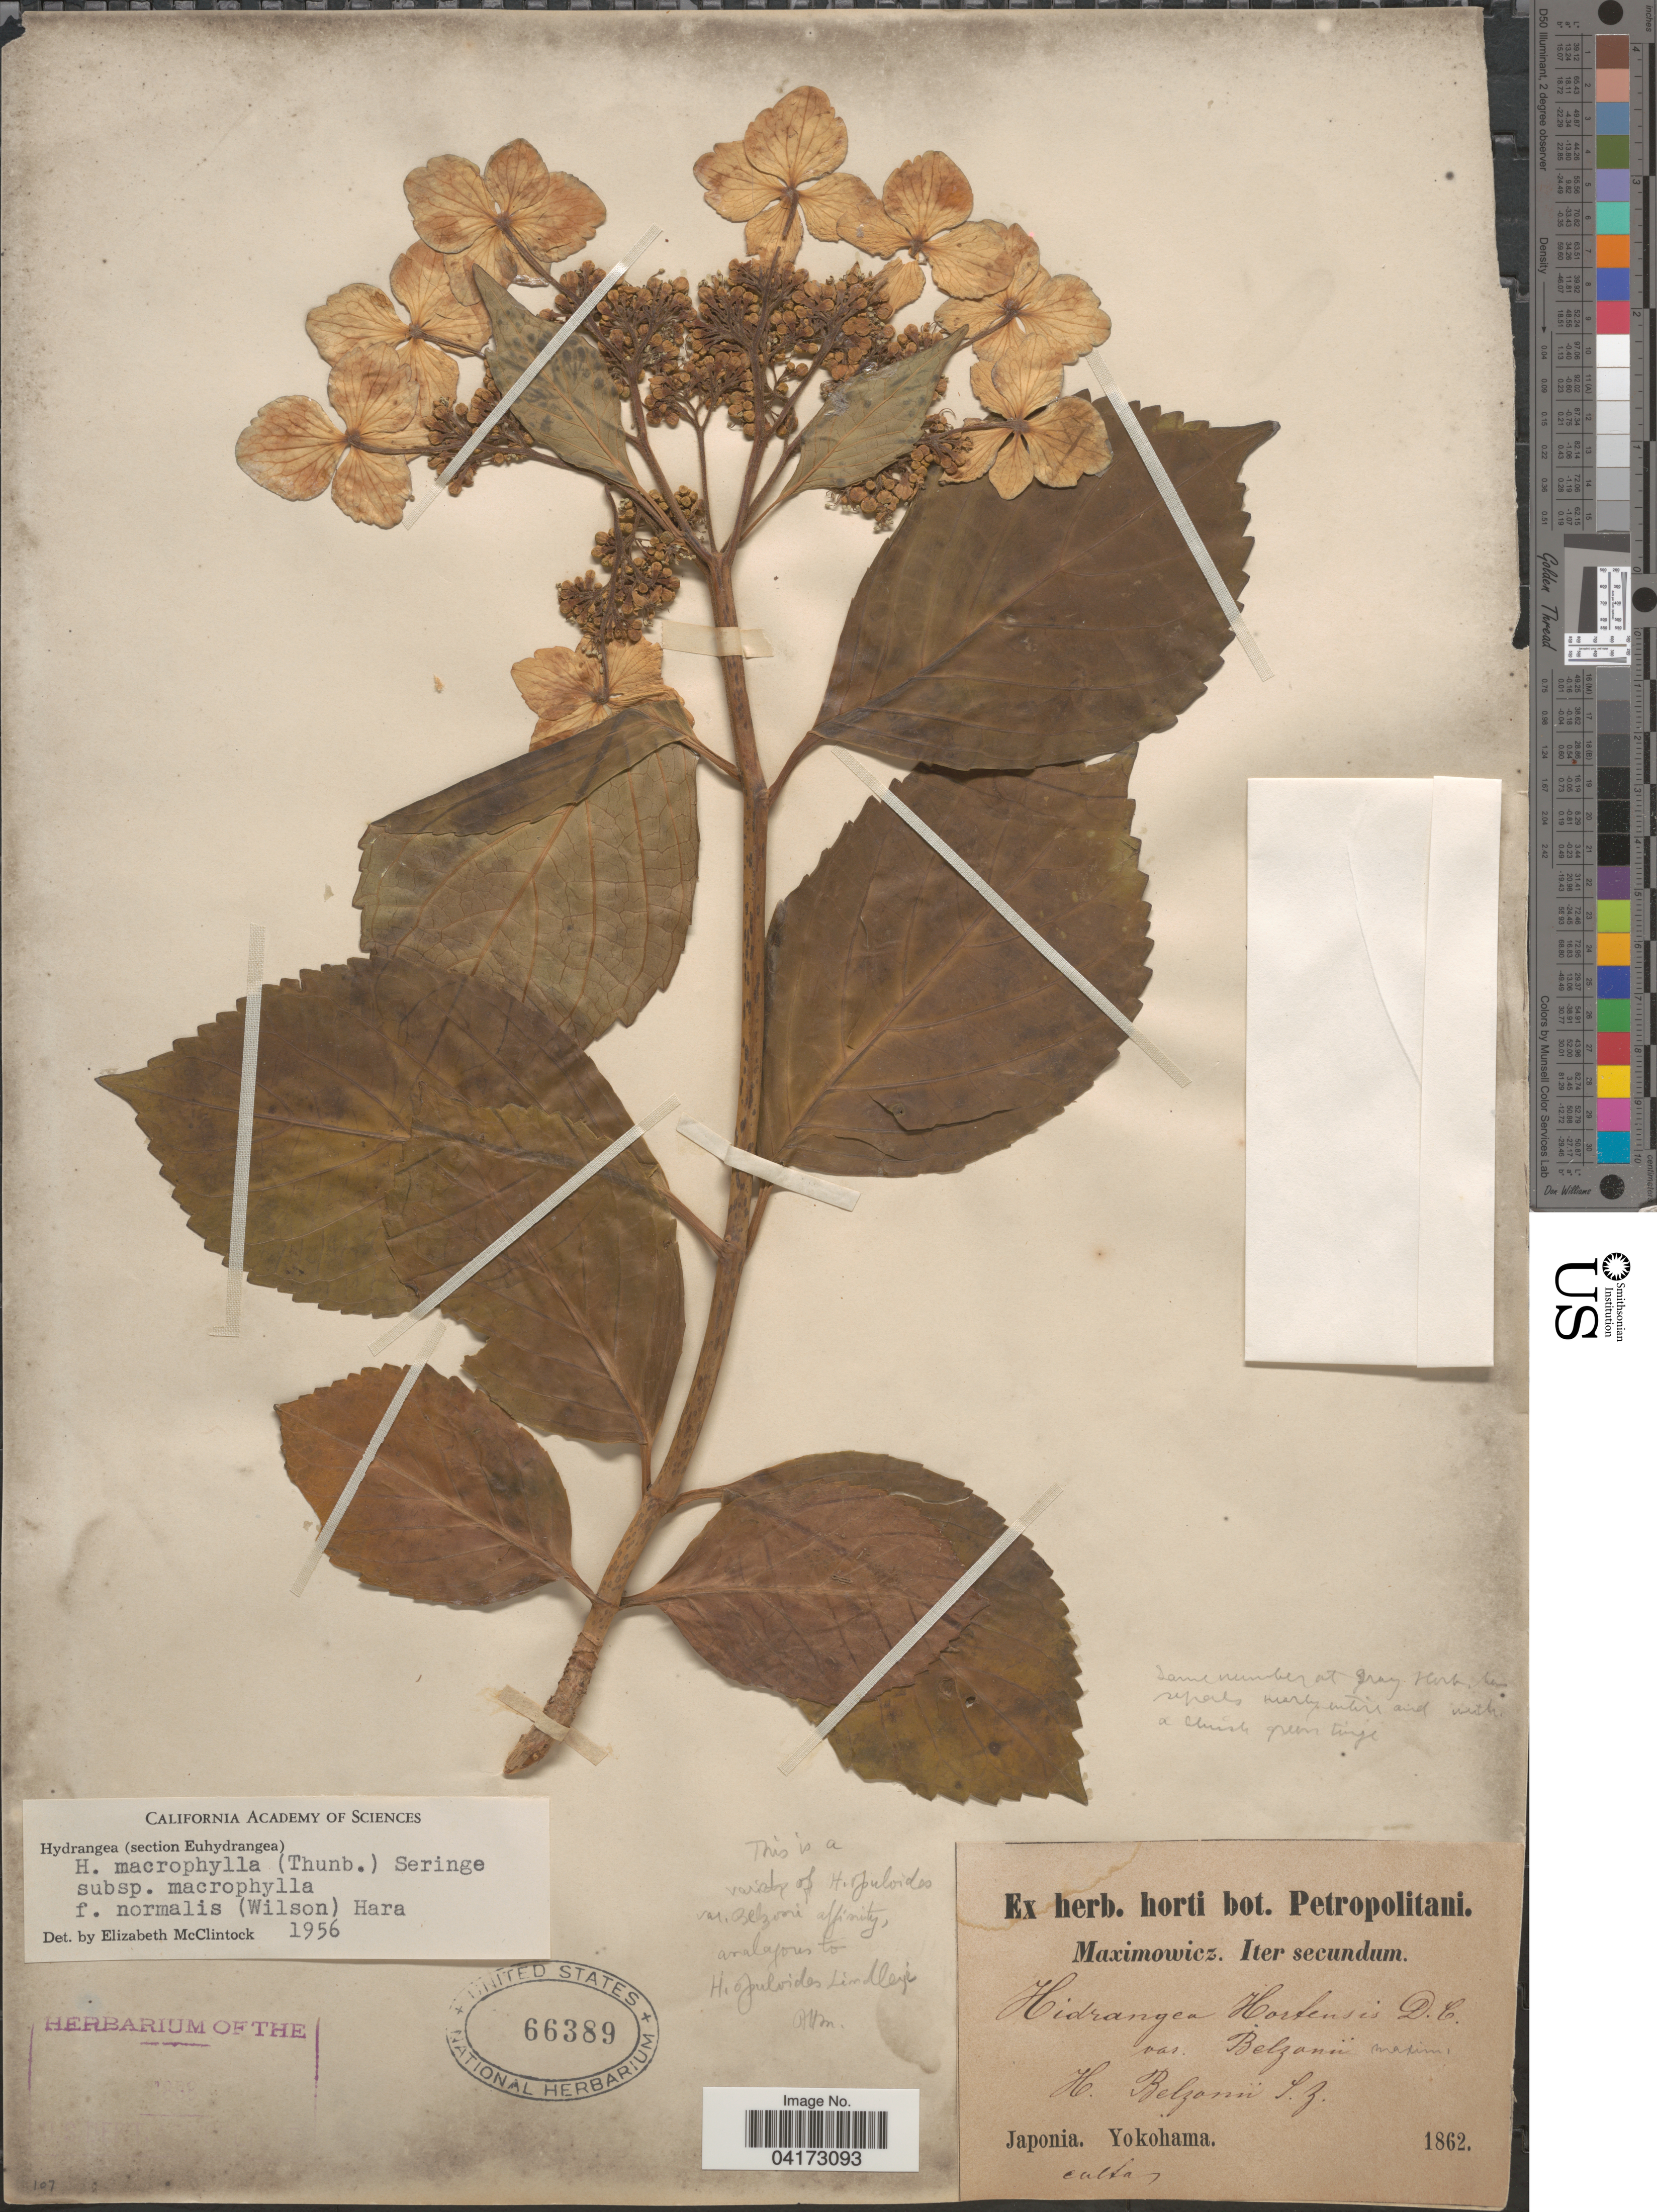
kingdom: Plantae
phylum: Tracheophyta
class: Magnoliopsida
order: Cornales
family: Hydrangeaceae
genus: Hydrangea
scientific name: Hydrangea macrophylla subsp. macrophylla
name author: (Thunb.) Ser.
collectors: Maximowicz, --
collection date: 1862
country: Japan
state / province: Kanagawa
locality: Japonia. Yokohama. Cultas [unsure placement].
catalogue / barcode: US 66389